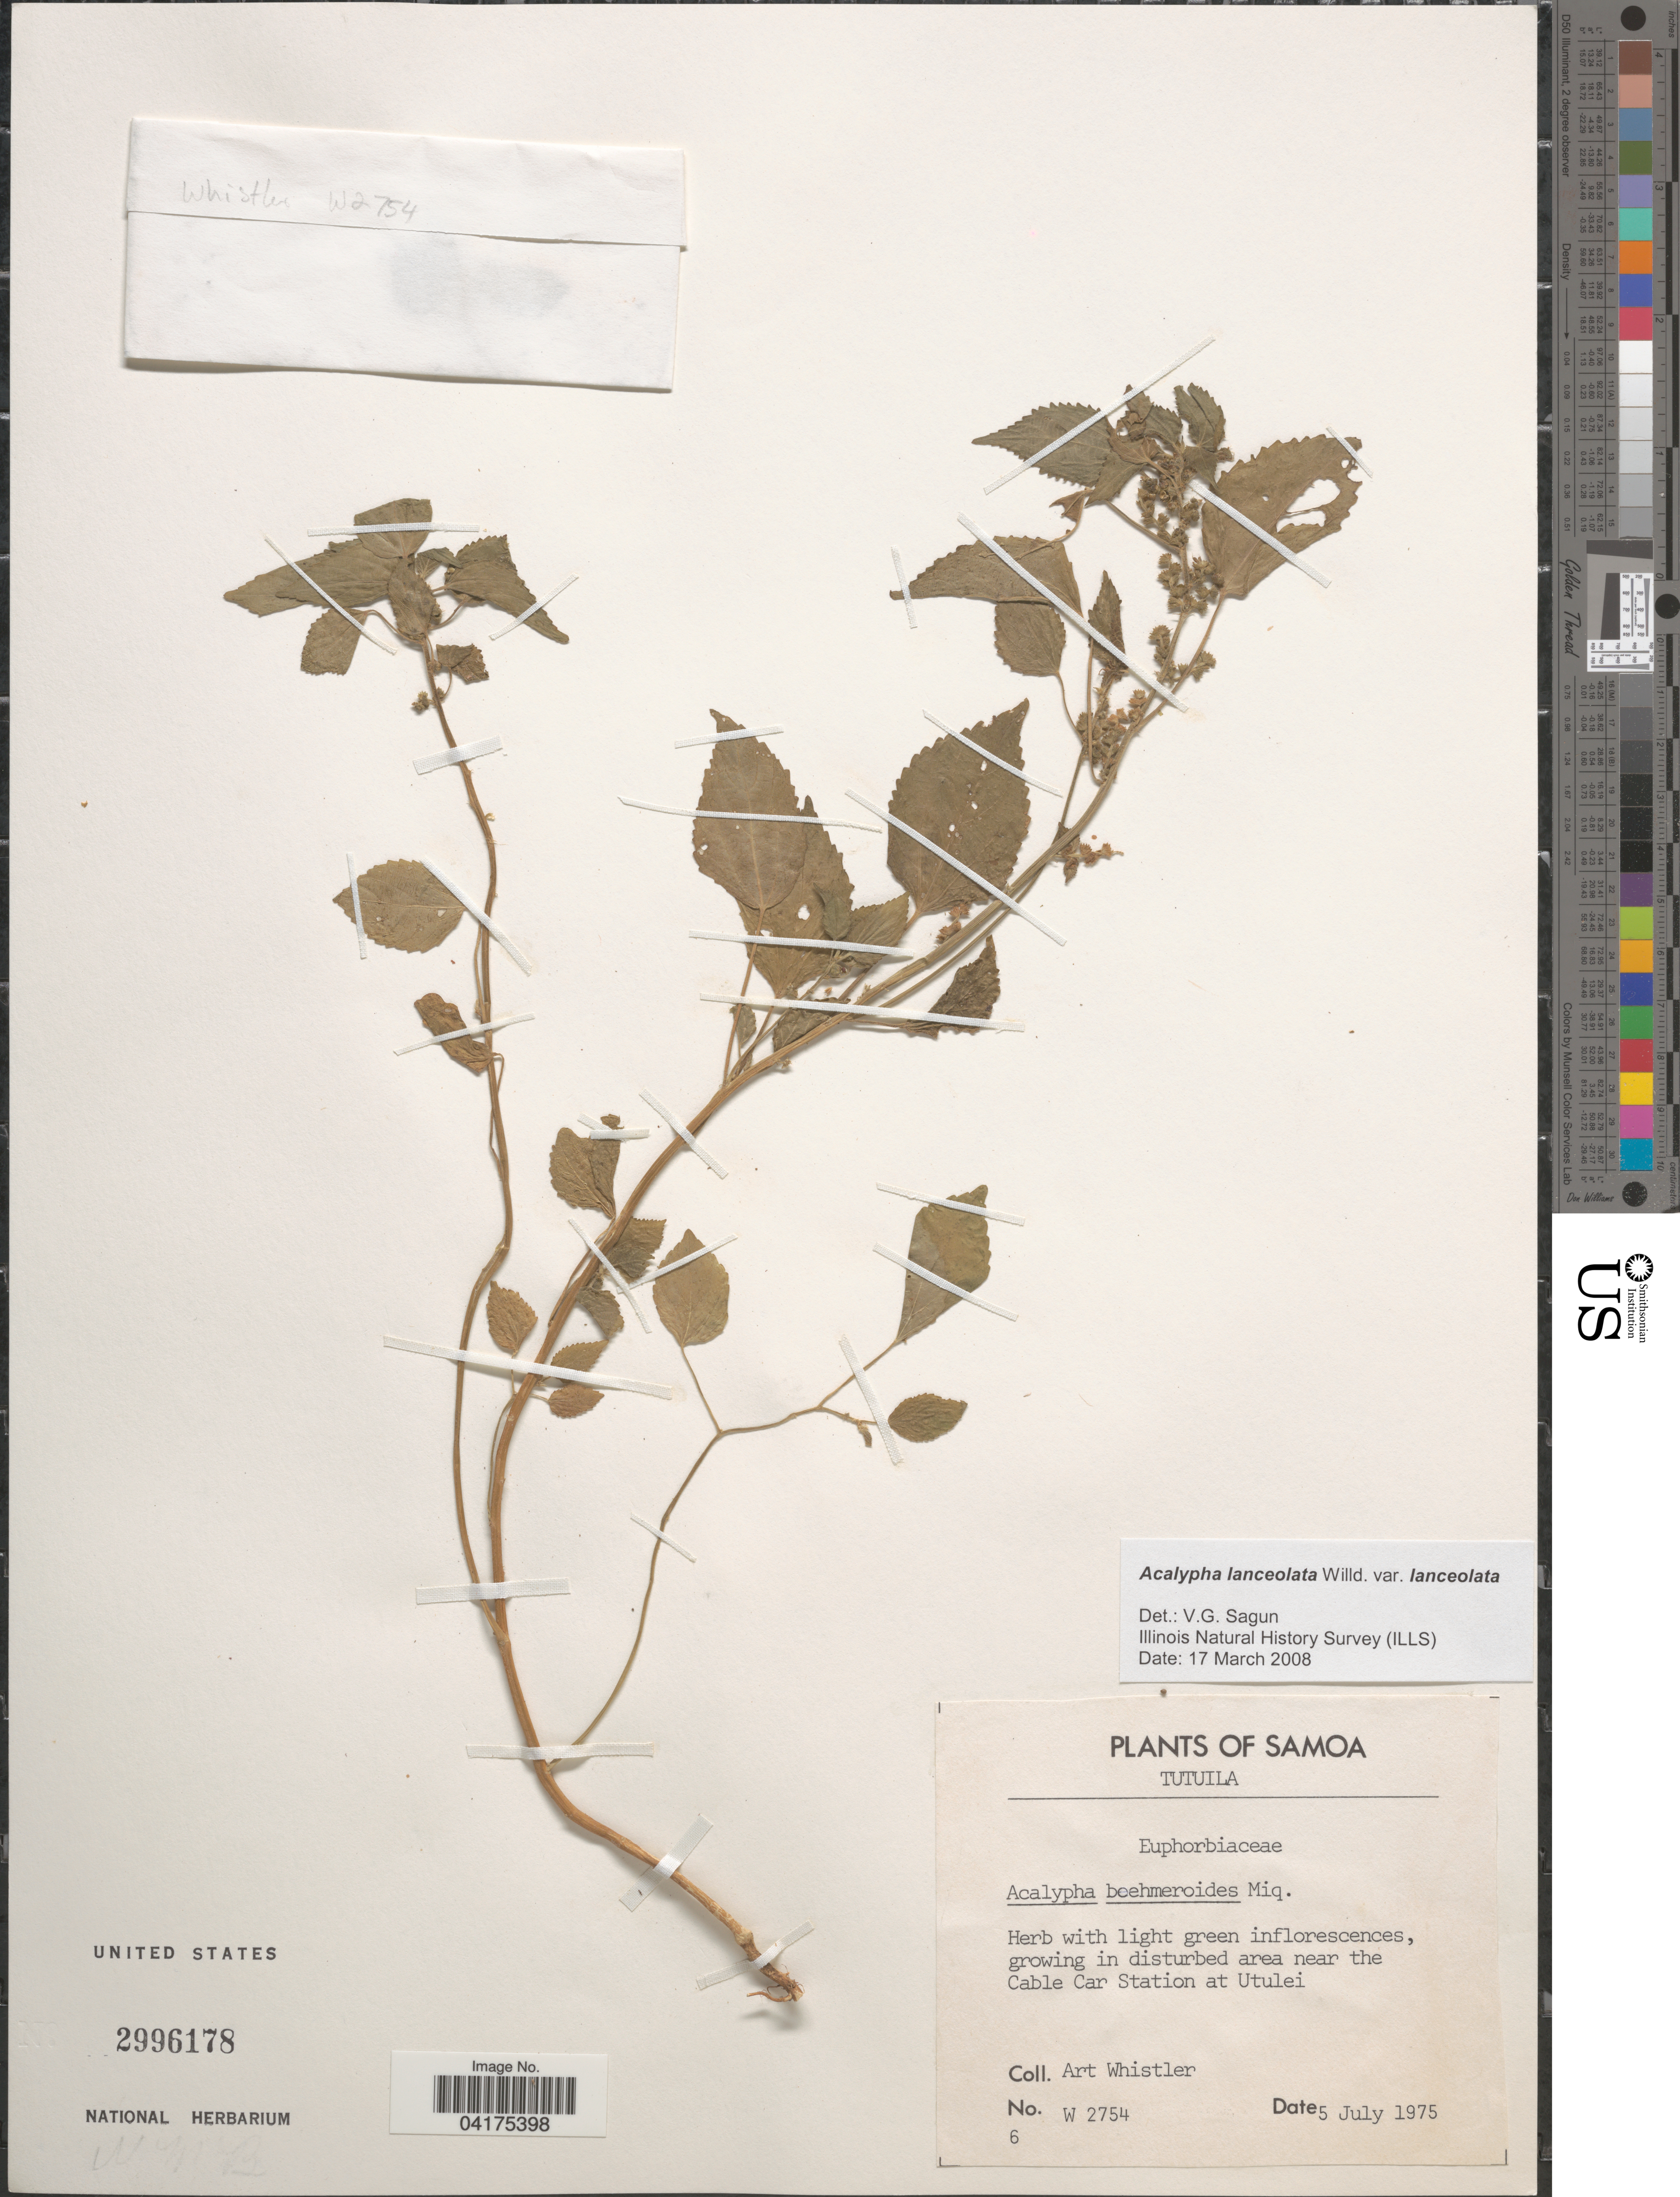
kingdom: Plantae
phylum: Tracheophyta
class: Magnoliopsida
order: Malpighiales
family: Euphorbiaceae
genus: Acalypha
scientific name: Acalypha lanceolata var. lanceolata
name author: Willd.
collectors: A. Whistler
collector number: W2754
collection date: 1975-07-05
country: American Samoa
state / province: Eastern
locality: Samoa. Tutuila. Growing in disturbed area near the Cable Car Station at Utulei.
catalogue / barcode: US 2996178